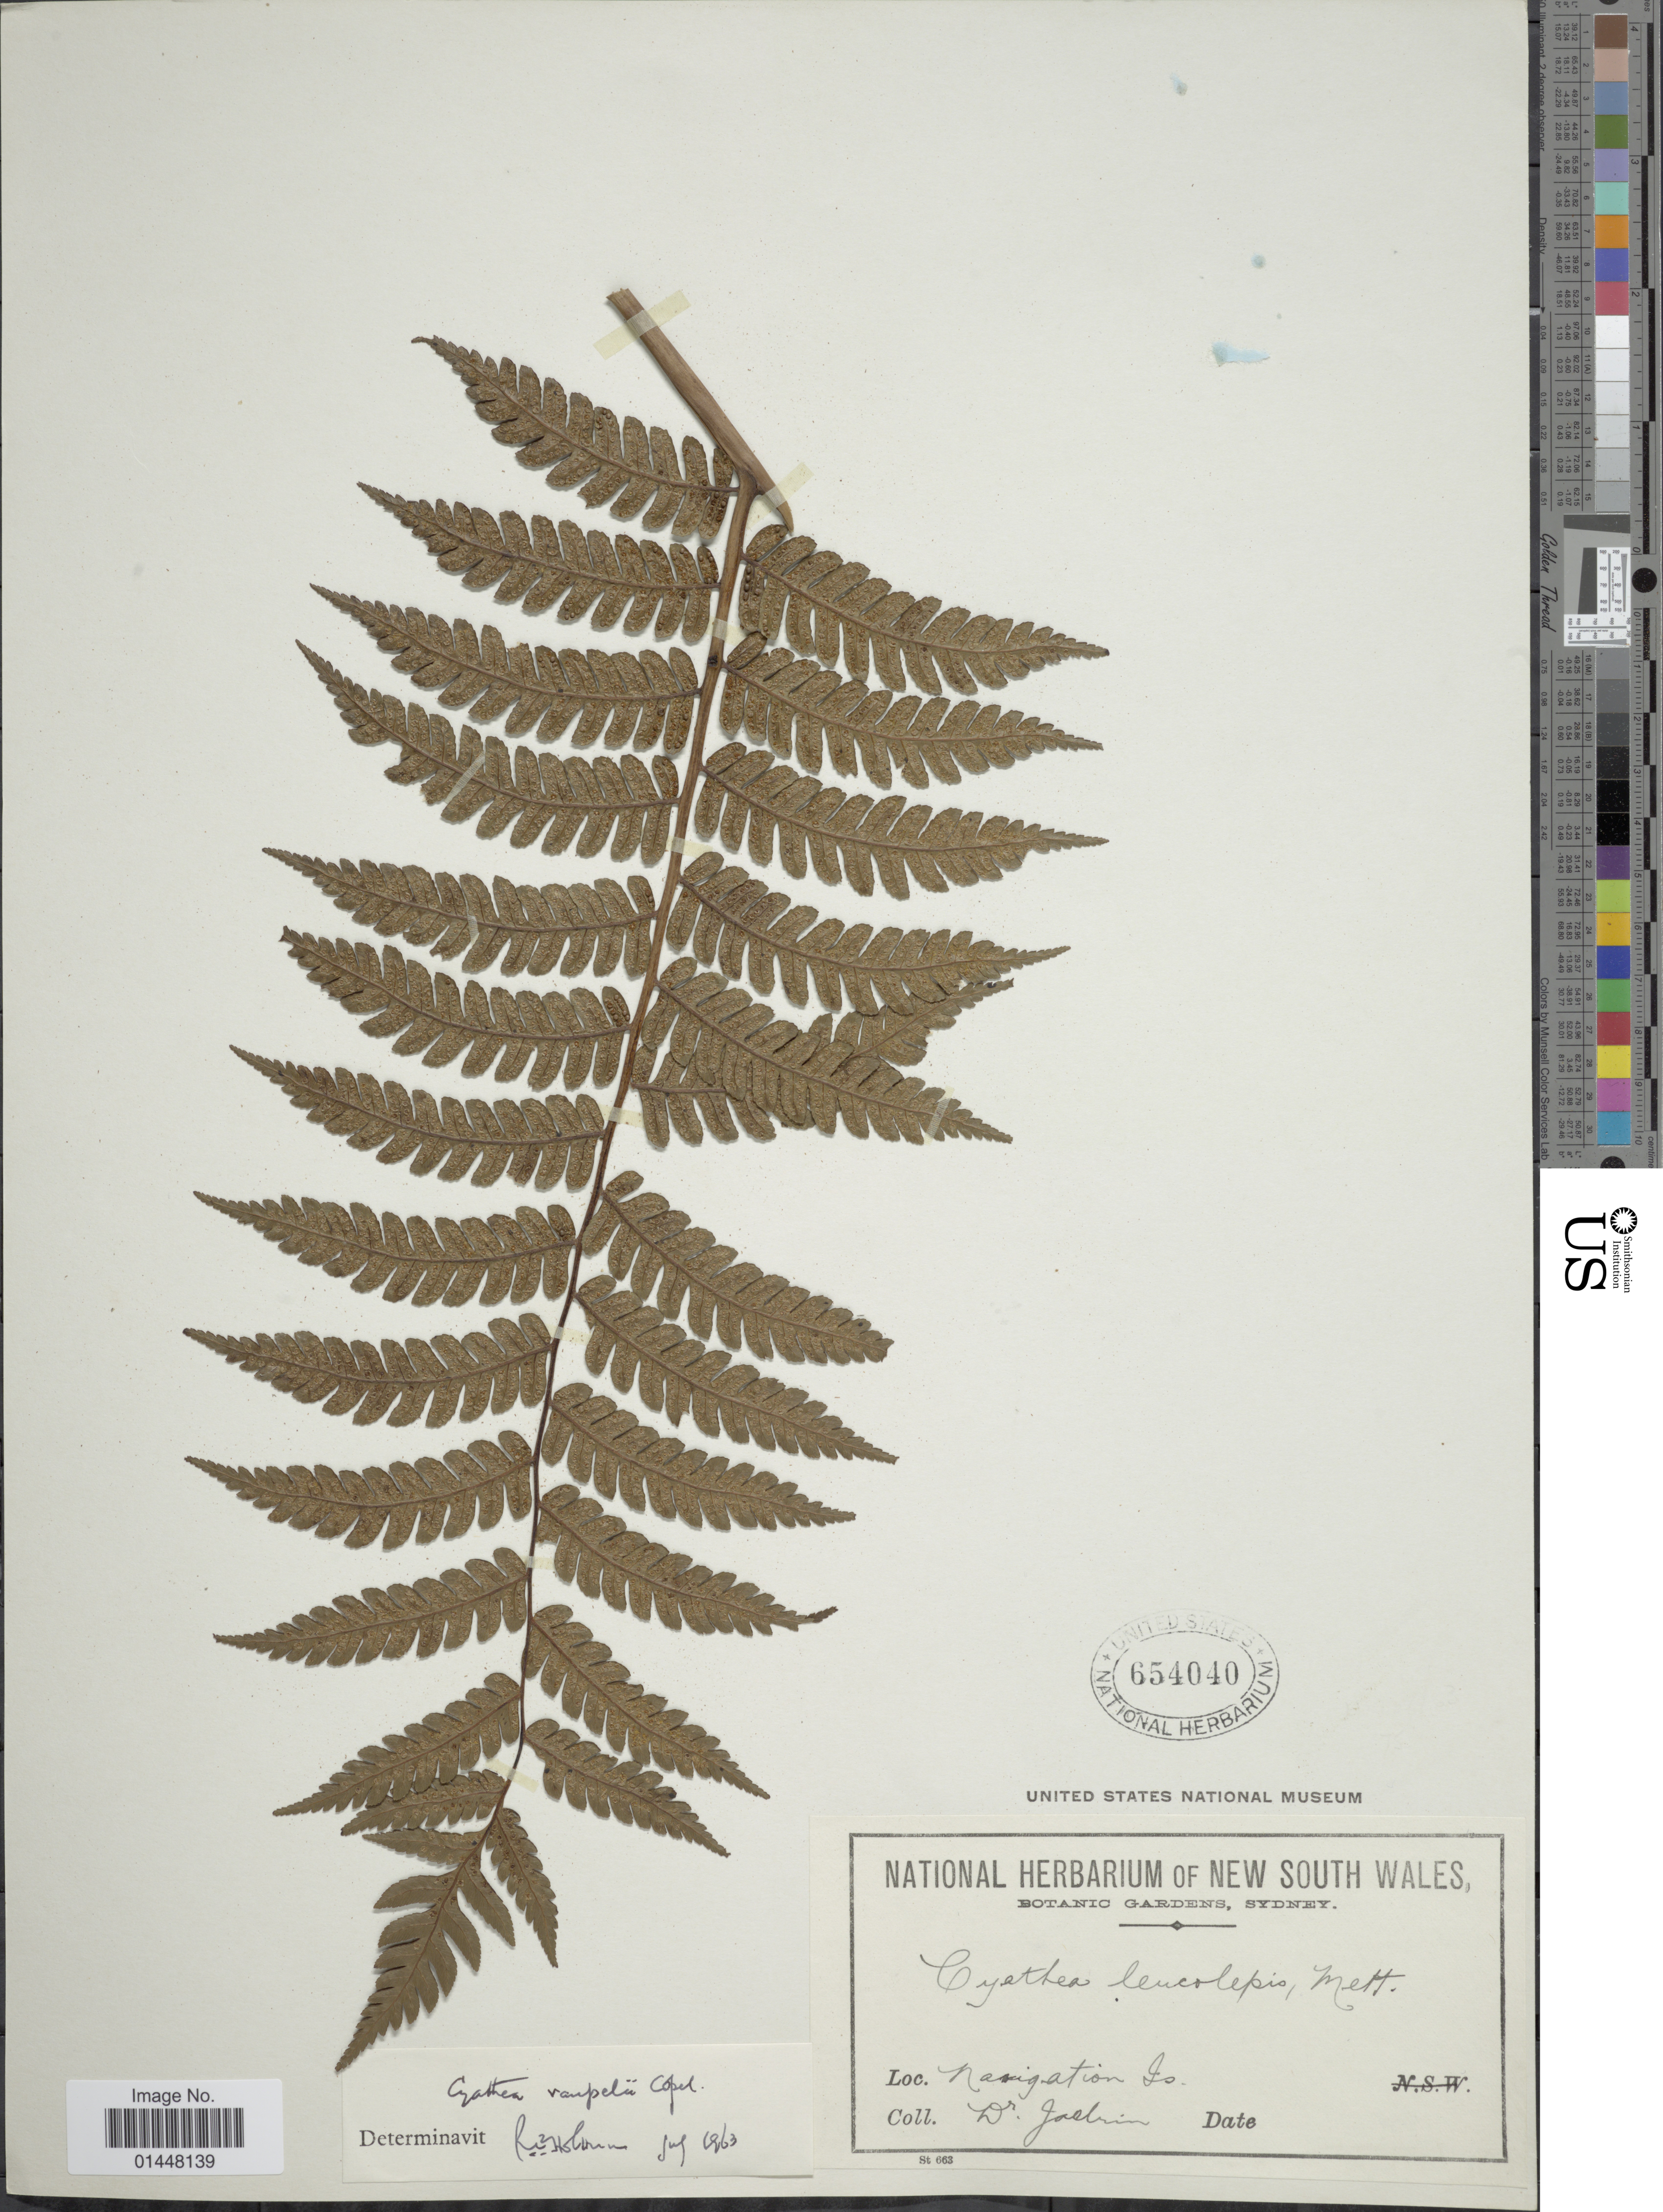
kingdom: Plantae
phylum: Tracheophyta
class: Polypodiopsida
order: Cyatheales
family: Cyatheaceae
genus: Sphaeropteris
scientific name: Sphaeropteris vaupellii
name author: (Copel.)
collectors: Jasbrin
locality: Navigation Is.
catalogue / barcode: US 654040